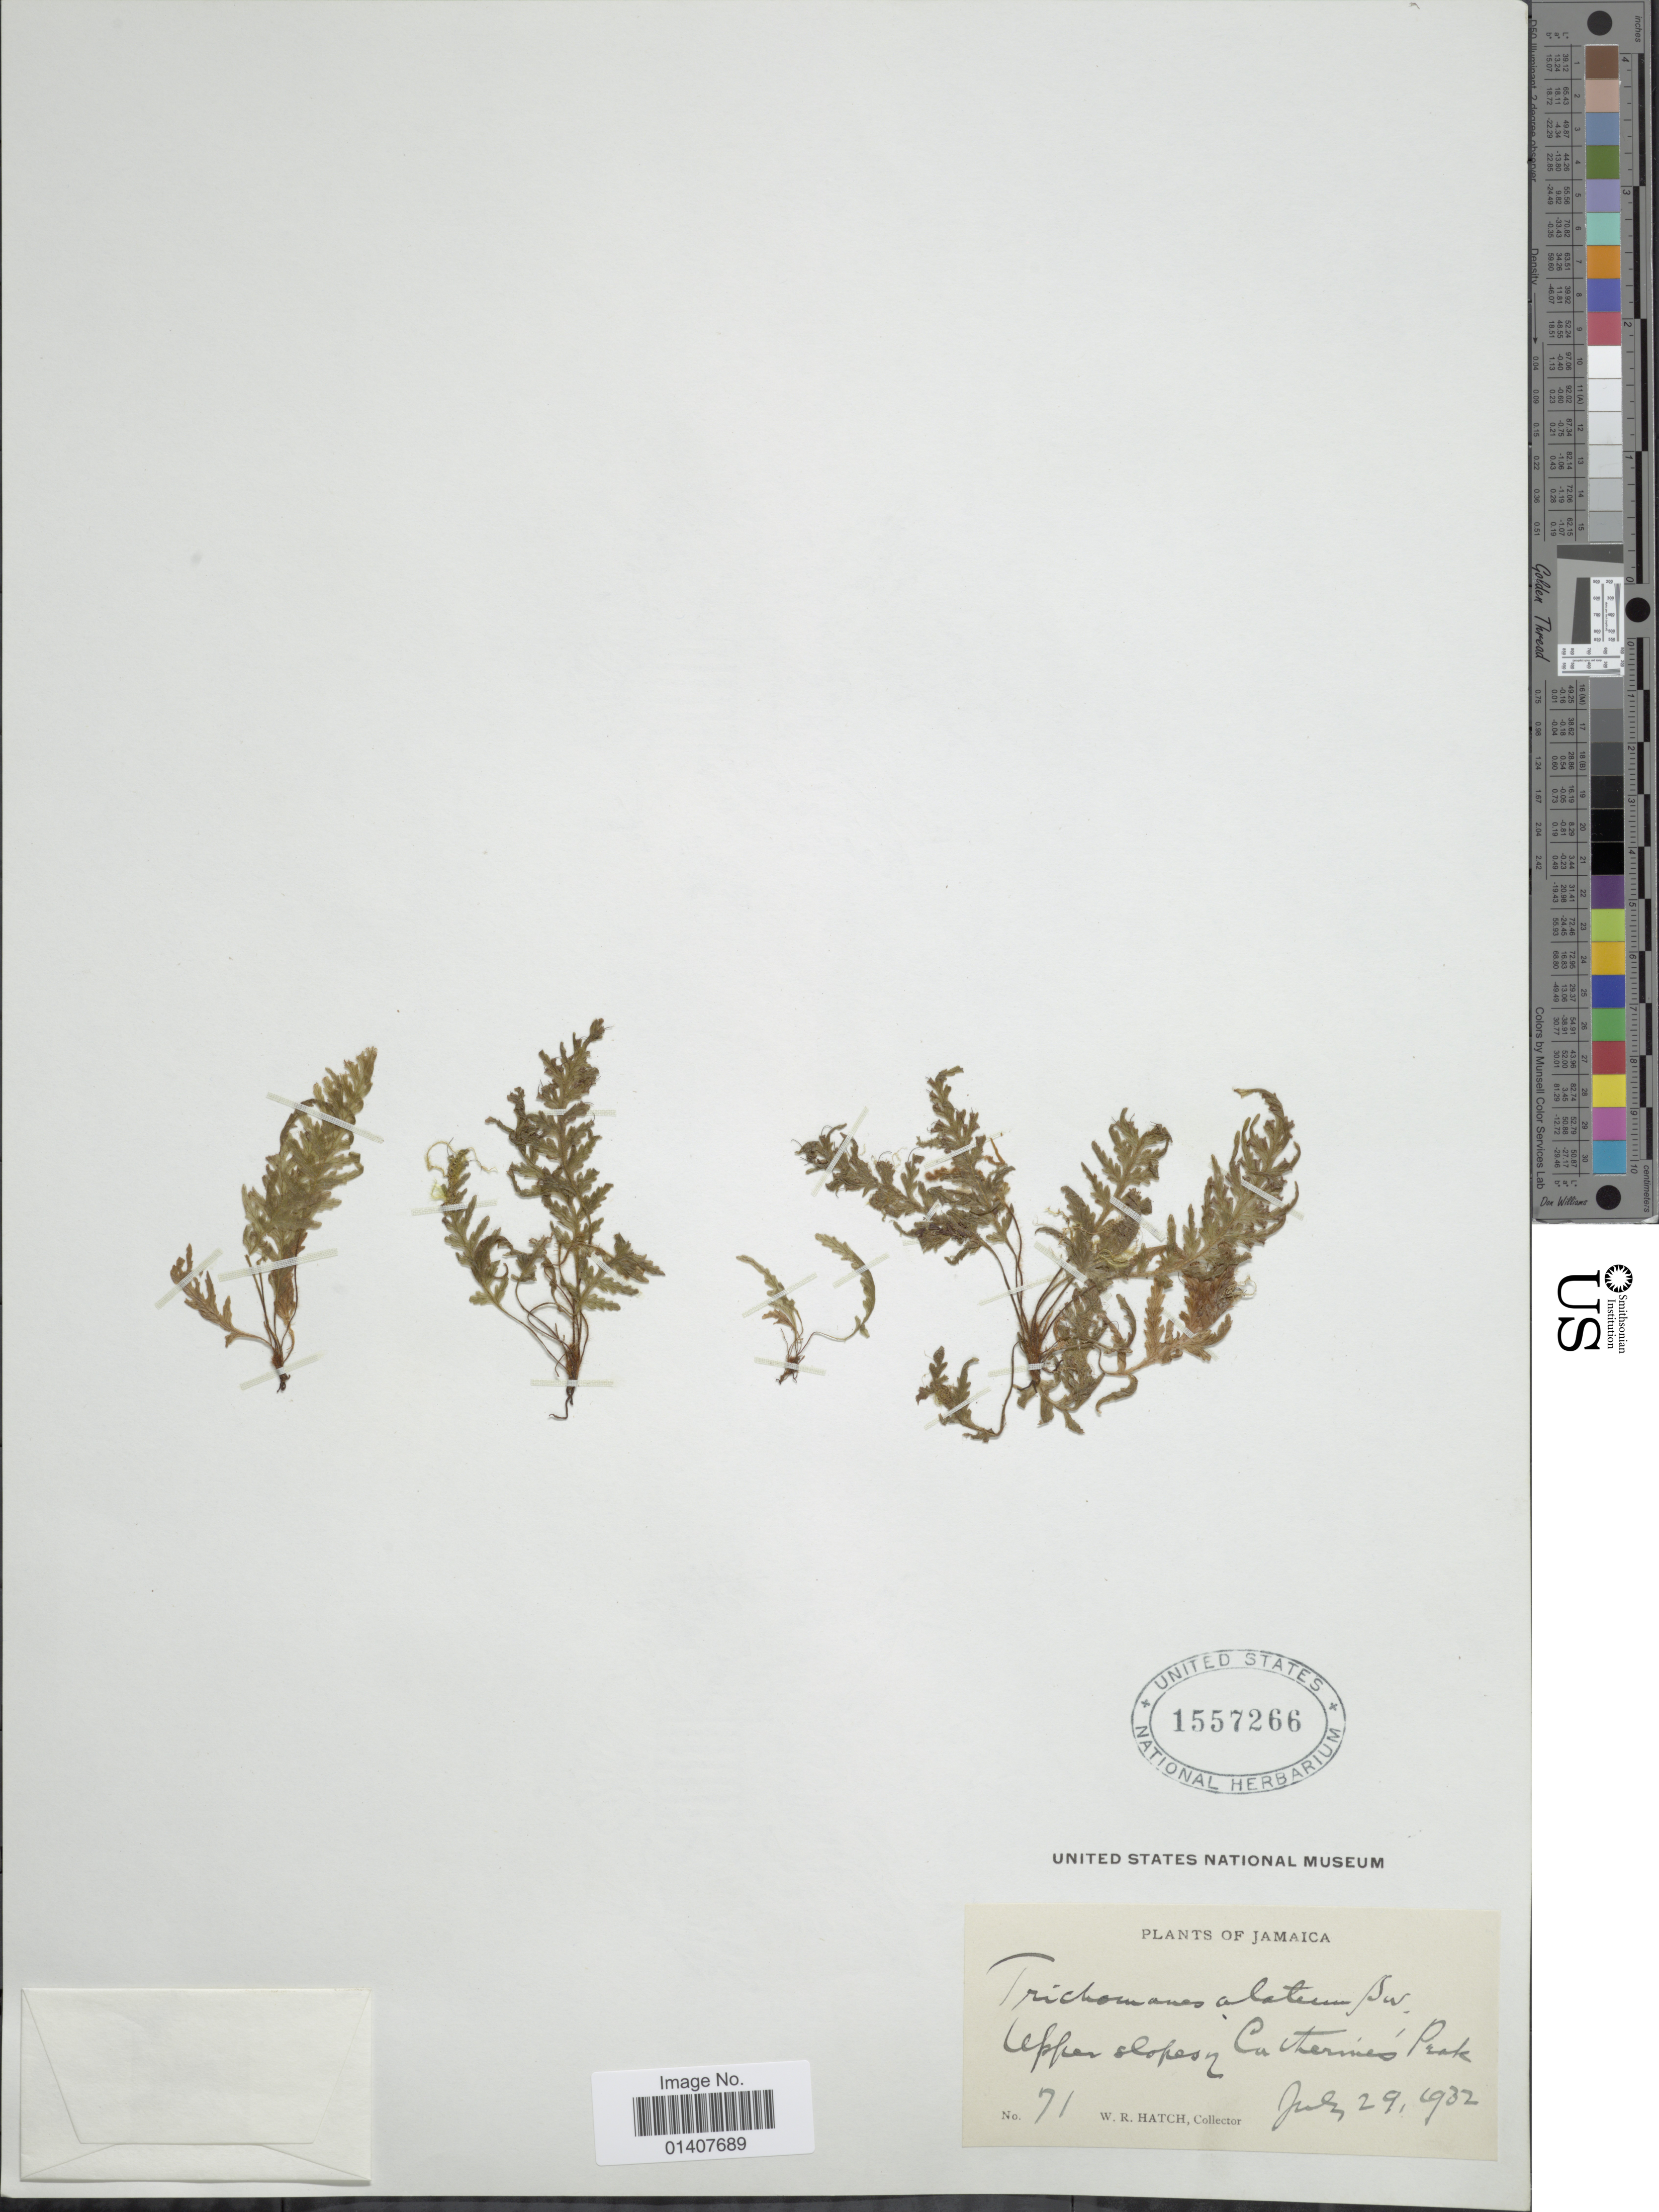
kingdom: Plantae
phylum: Tracheophyta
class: Polypodiopsida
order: Hymenophyllales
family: Hymenophyllaceae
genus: Trichomanes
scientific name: Trichomanes alatum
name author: Sw.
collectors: W. Hatch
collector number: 71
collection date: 1932-07-29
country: Jamaica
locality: Upper slopes of Cachernines Peak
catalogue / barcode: US 1557266